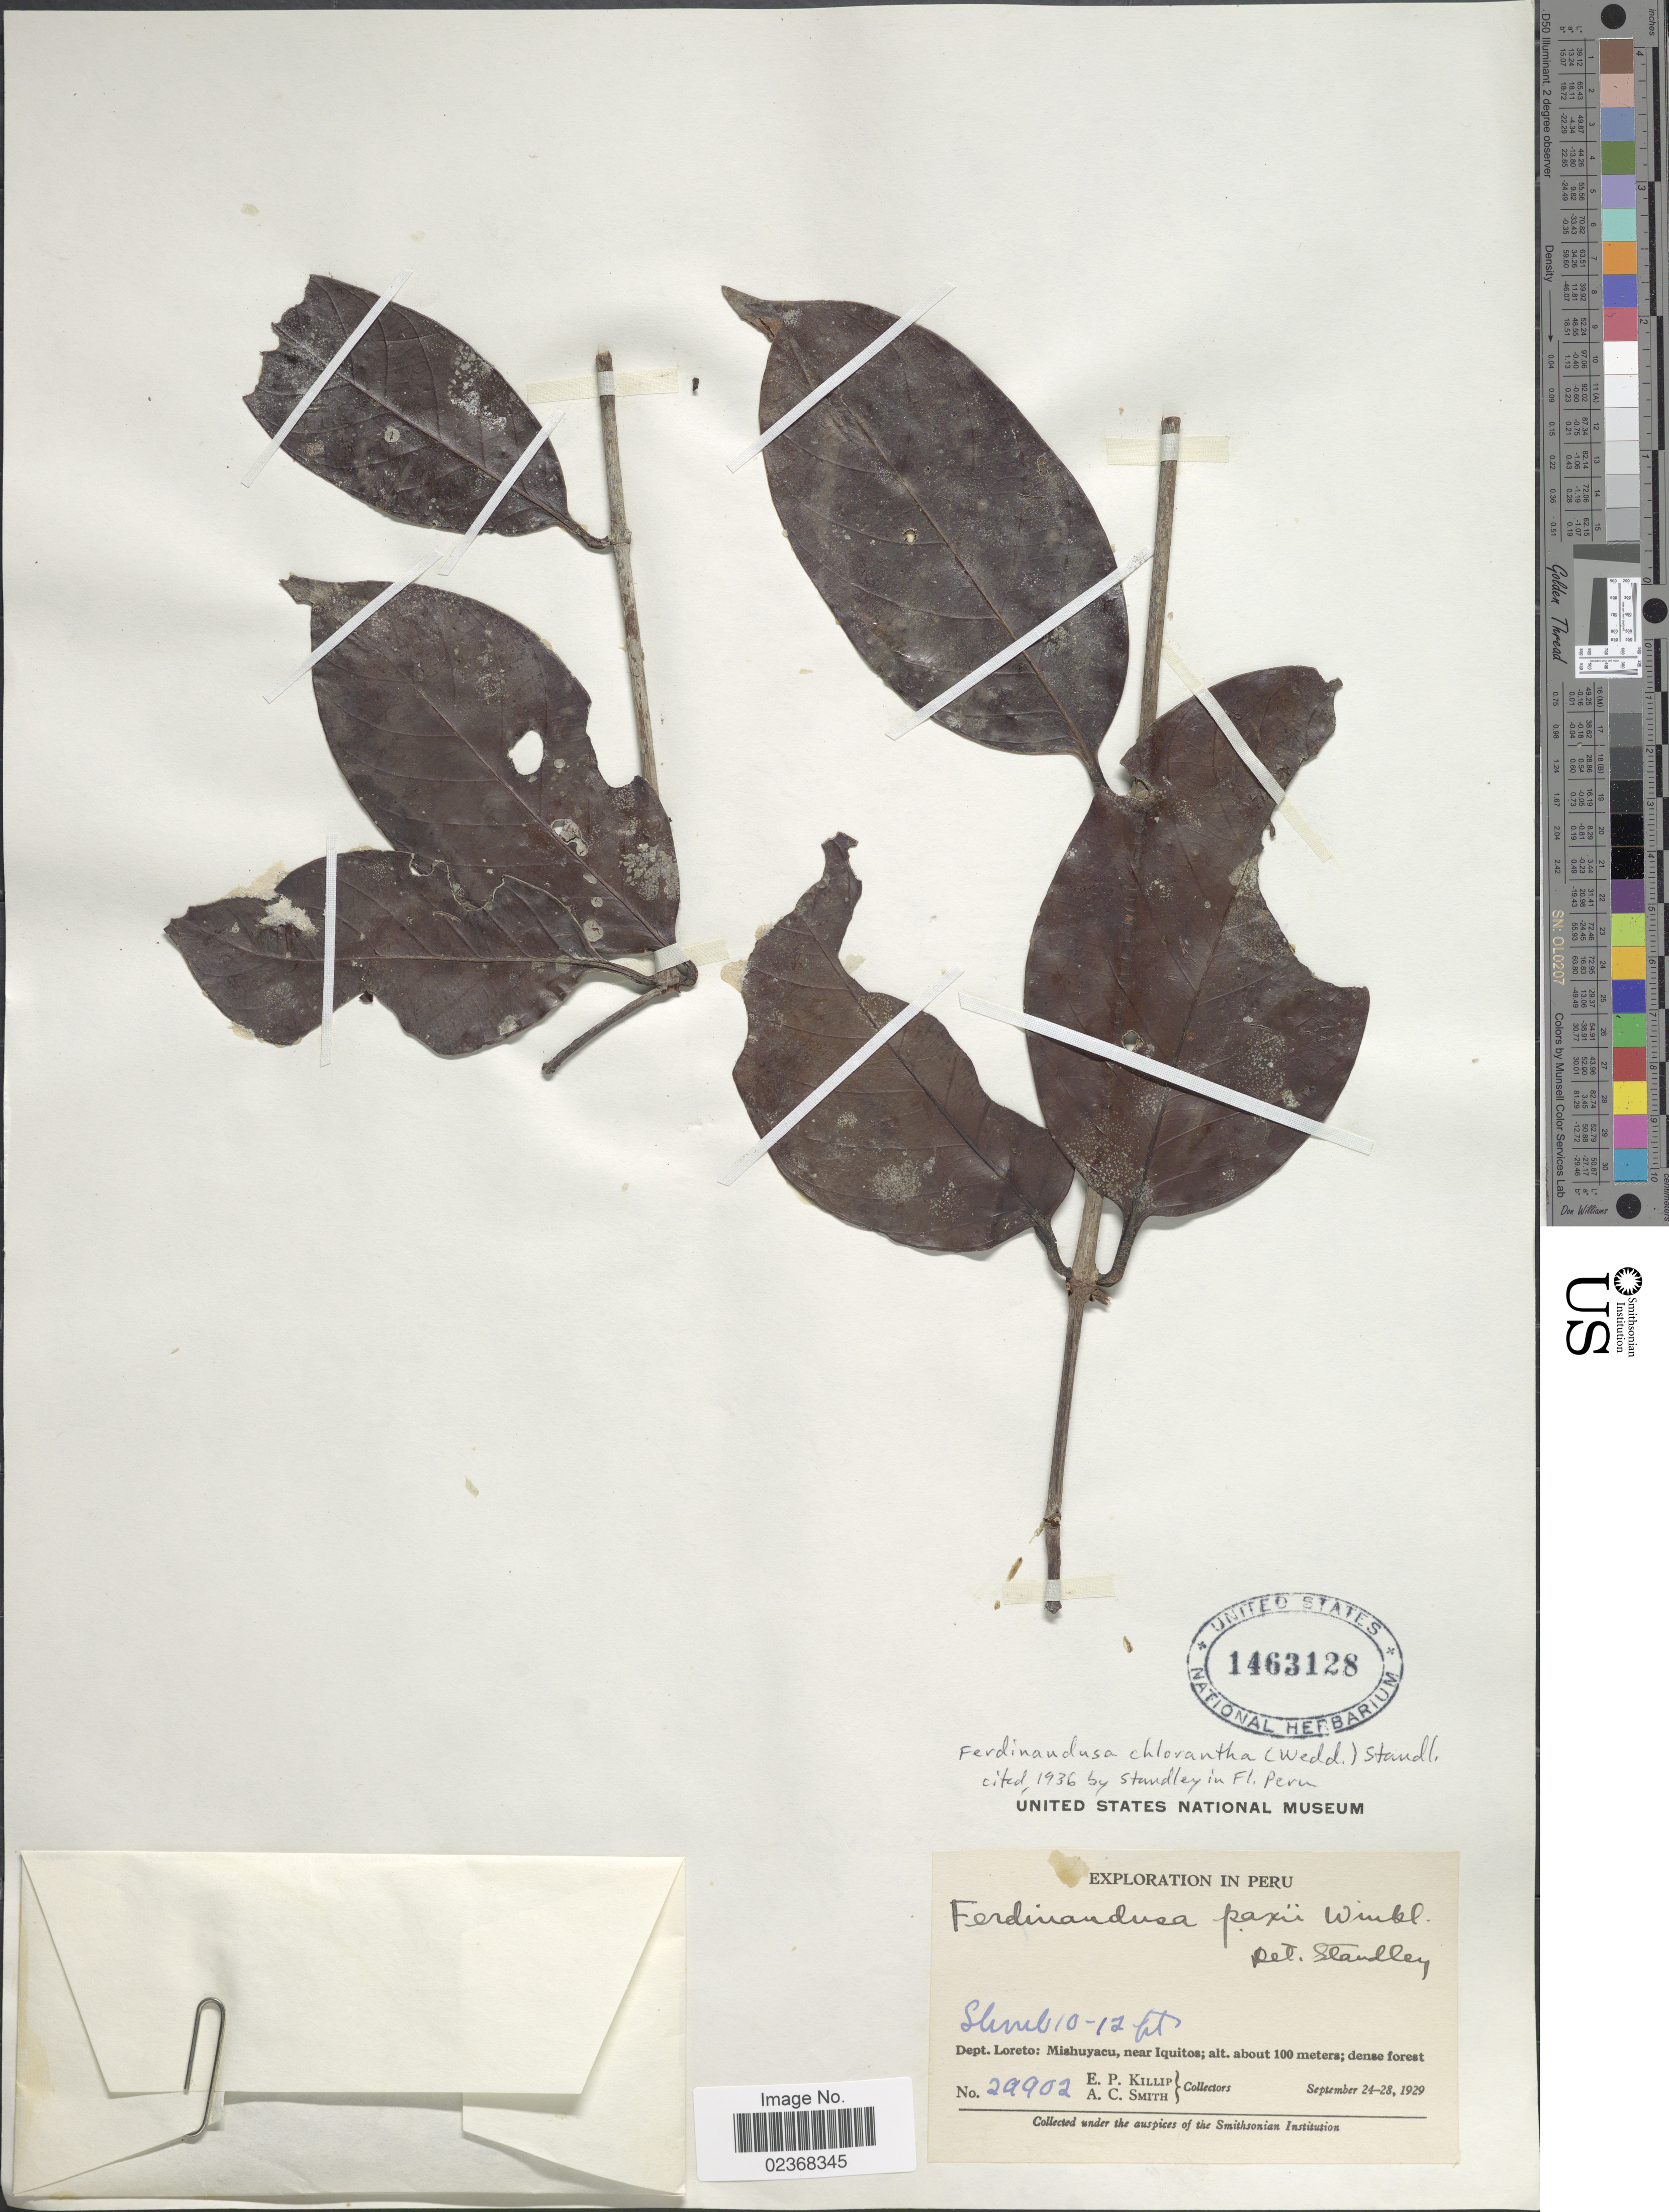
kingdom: Plantae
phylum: Tracheophyta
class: Magnoliopsida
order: Gentianales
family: Rubiaceae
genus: Ferdinandusa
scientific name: Ferdinandusa chlorantha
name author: (Wedd.) Standl.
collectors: E. P. Killip & A. C. Smith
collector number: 29902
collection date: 1929-09-24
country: Peru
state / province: Loreto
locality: Mishuyacu near Iquitos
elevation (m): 100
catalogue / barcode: US 1463128